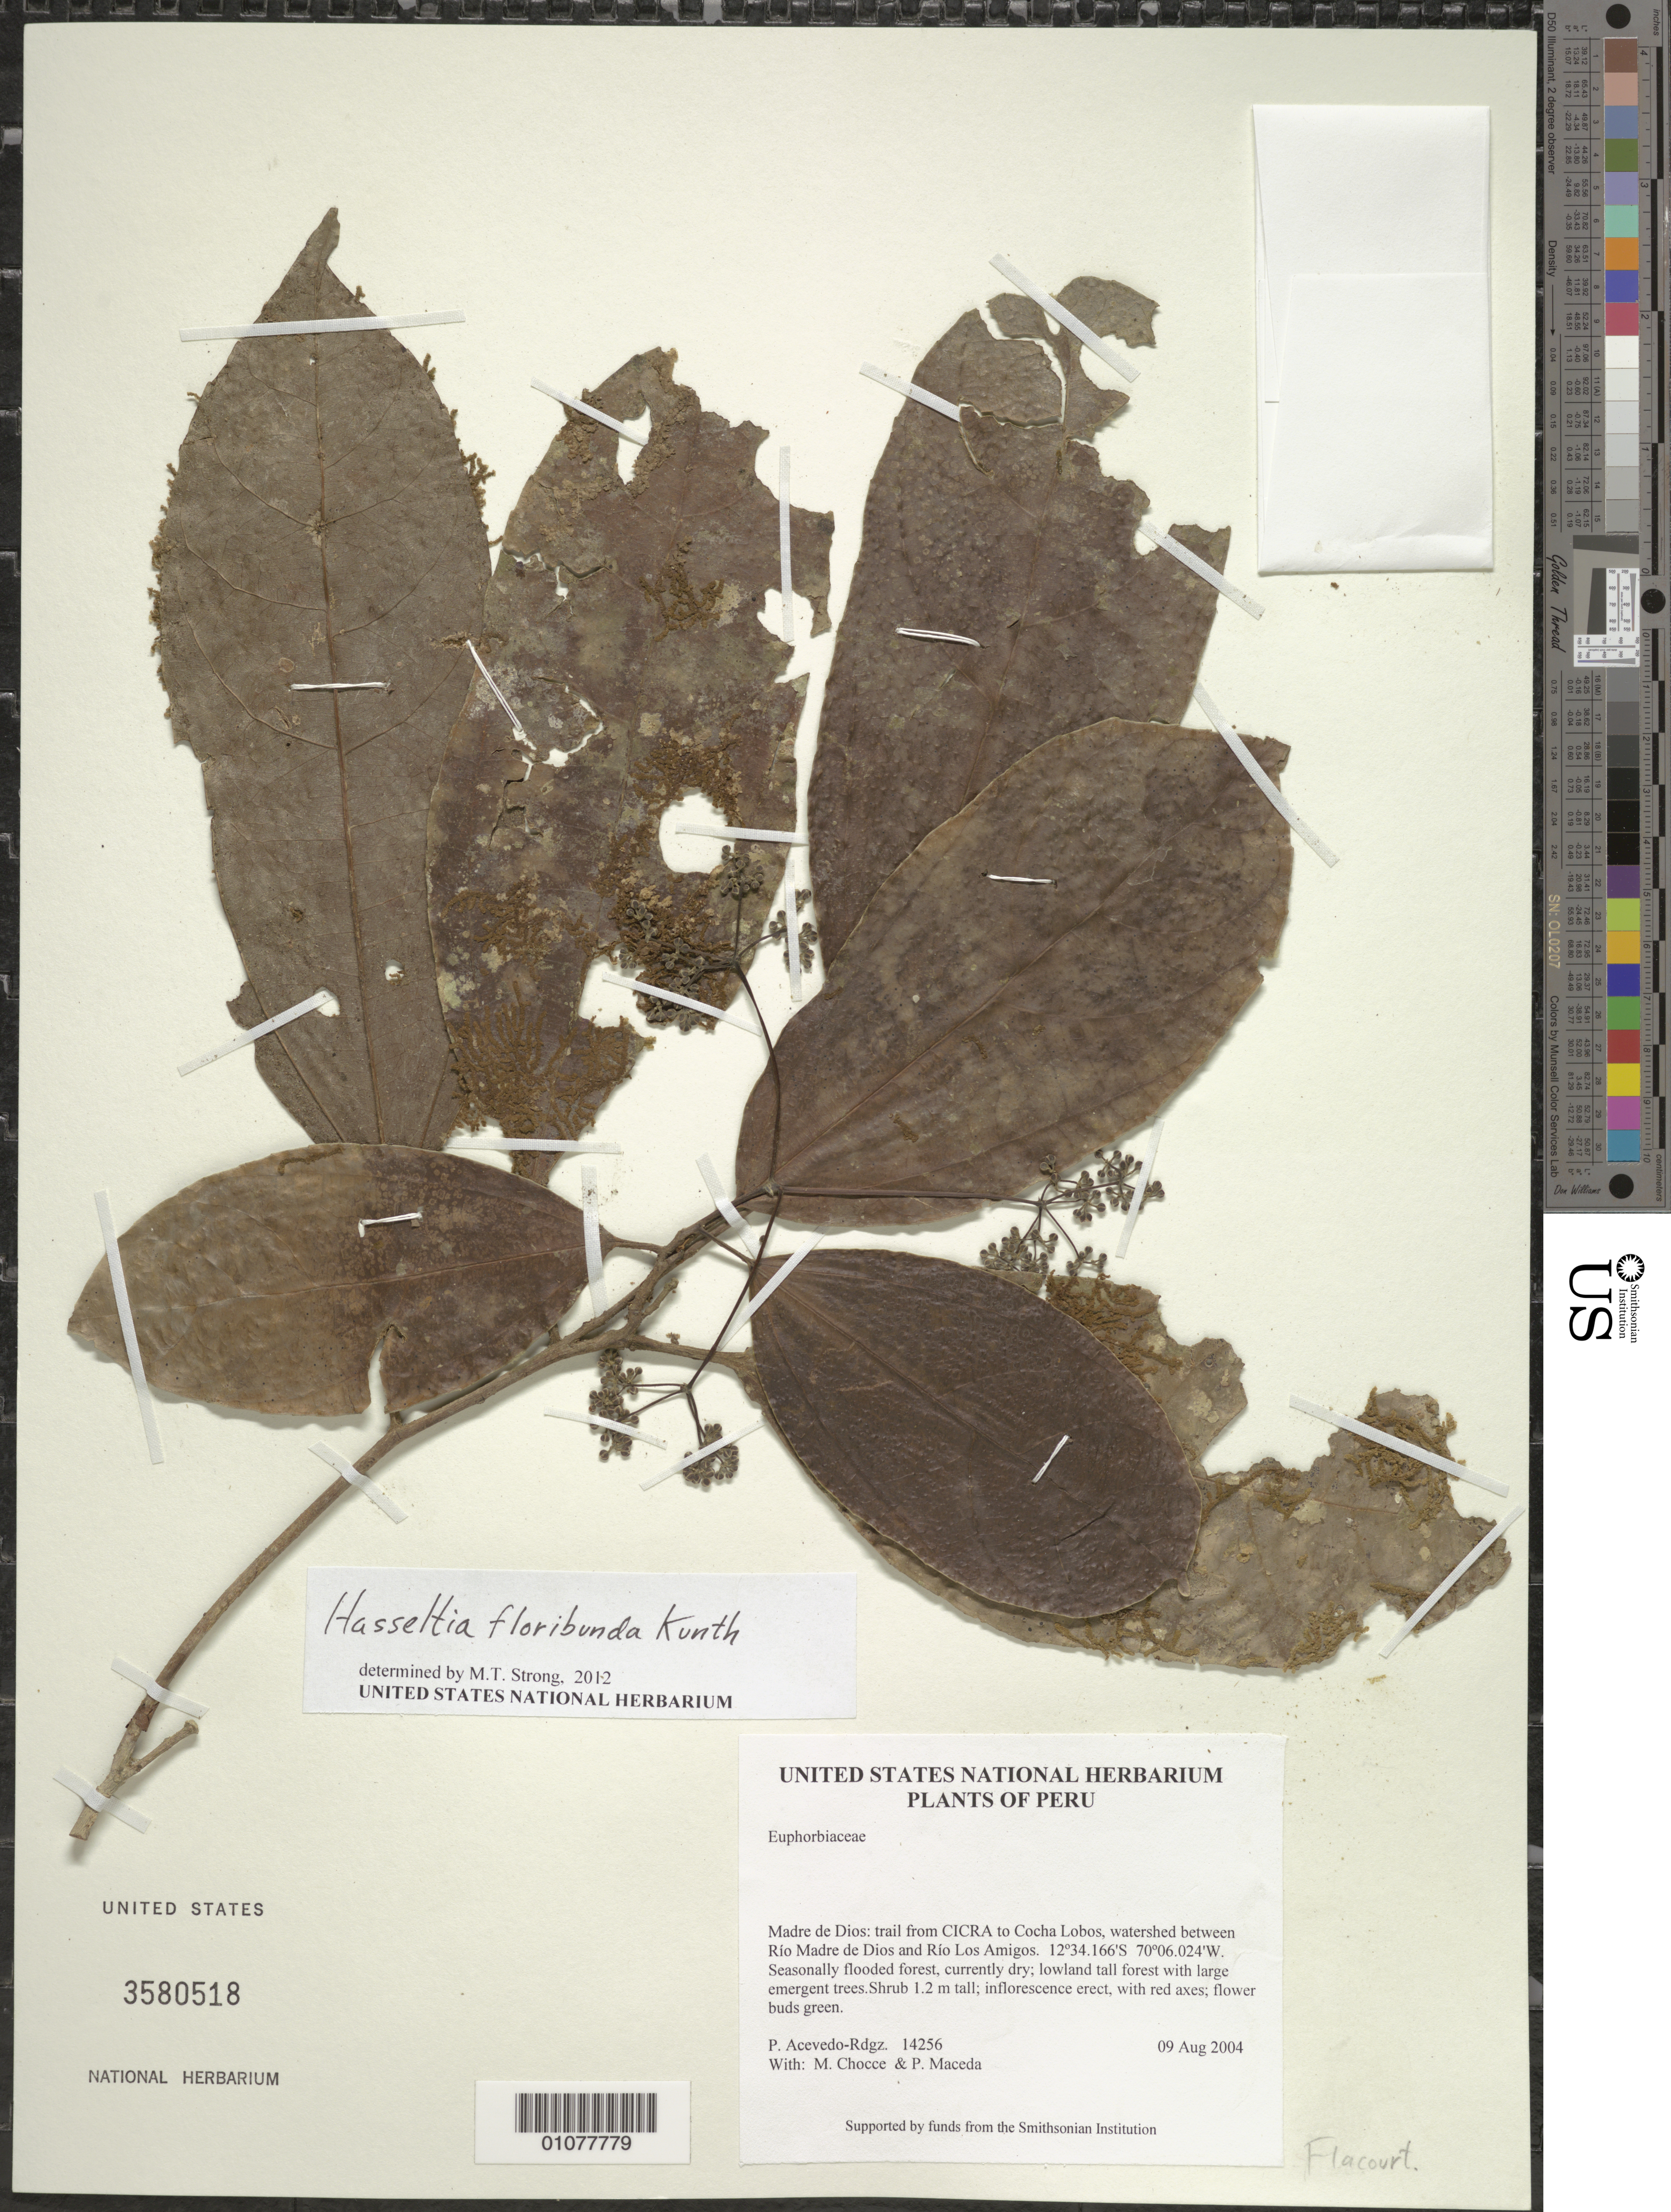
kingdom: Plantae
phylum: Tracheophyta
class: Magnoliopsida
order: Malpighiales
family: Salicaceae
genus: Hasseltia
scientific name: Hasseltia floribunda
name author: Kunth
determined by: Strong, M. T., (US), Smithsonian Institution - National Museum of Natural History (UNITED STATES)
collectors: P. Acevedo-Rodr., M. Chocce & P. Maceda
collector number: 14256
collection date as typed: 09 Aug 2004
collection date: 2004-08-09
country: Peru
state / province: Madre de Dios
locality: Madre de Dios: trail from CICRA to Cocha Lobos, watershed between Río Madre de Dios and Río Los Amigos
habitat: Seasonally flooded forest, currently dry; lowland tall forest with large emergent trees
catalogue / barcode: US 3580518